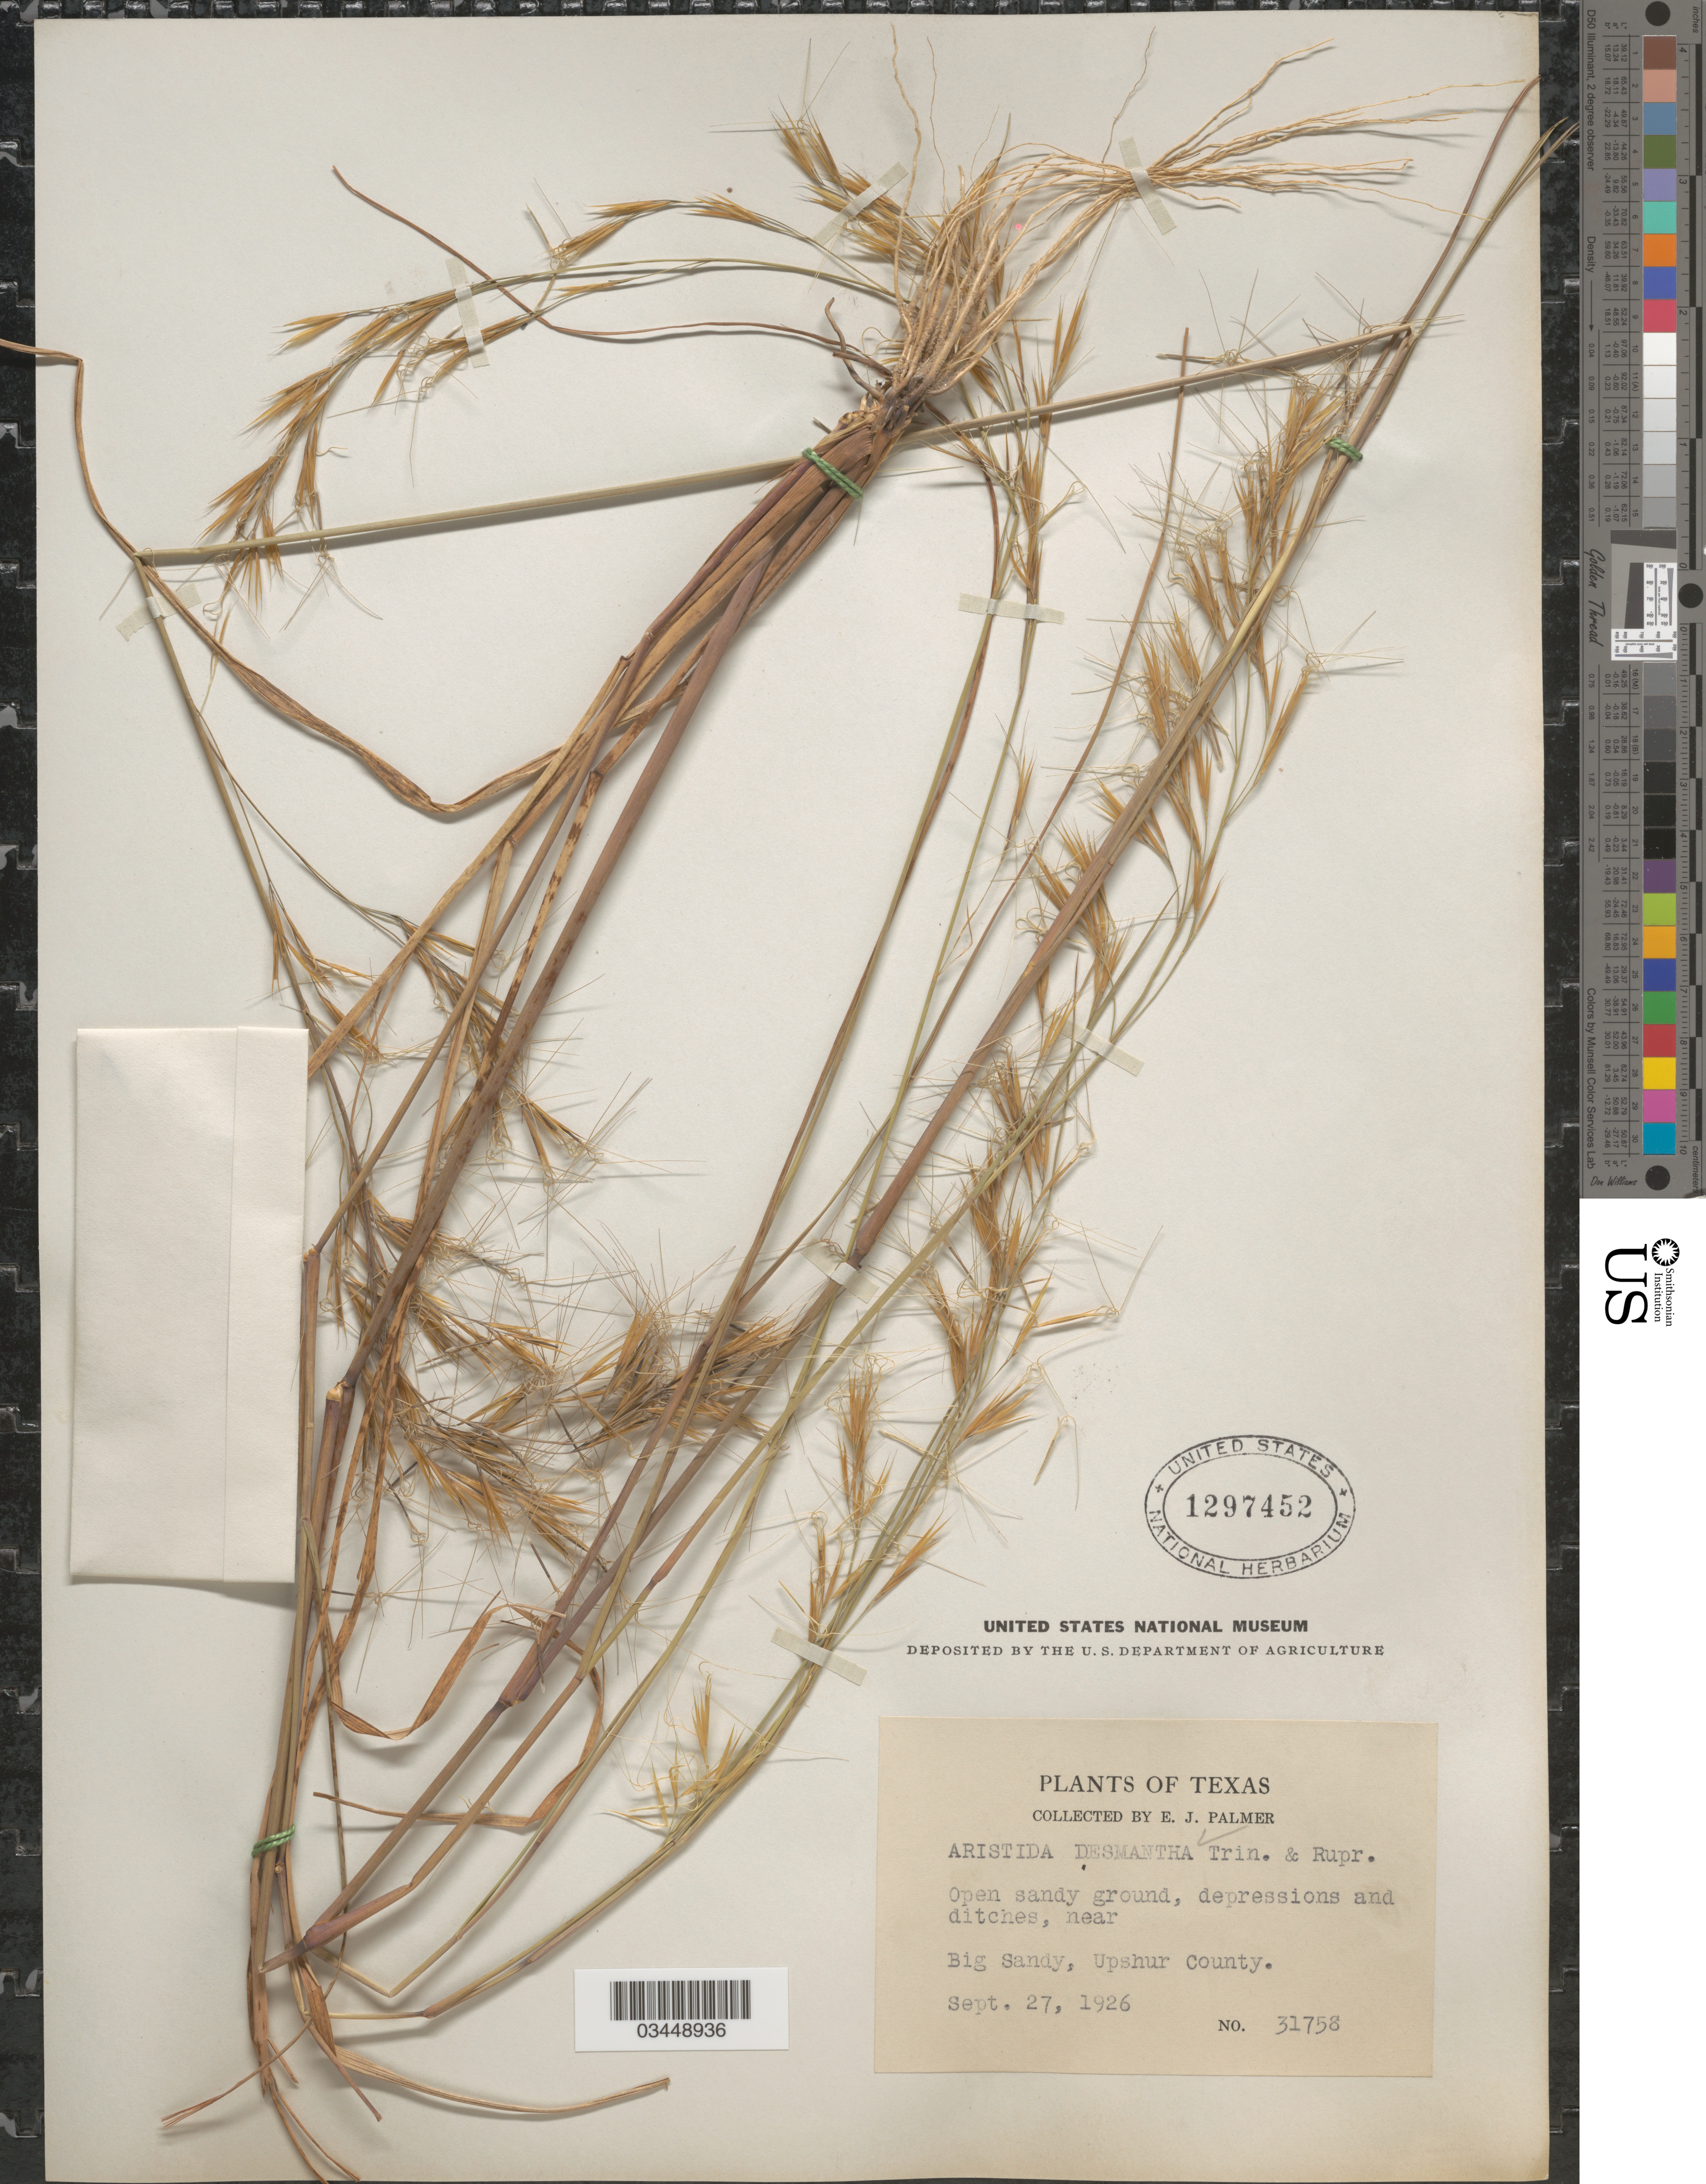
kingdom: Plantae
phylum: Tracheophyta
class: Liliopsida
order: Poales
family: Poaceae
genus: Aristida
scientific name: Aristida desmantha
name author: Trin. & Rupr.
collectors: E. J. Palmer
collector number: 31758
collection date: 1926-09-27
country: United States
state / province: Texas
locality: Open sandy ground, depressions and ditches, near Big Sandy, Upshur County.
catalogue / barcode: US 1297452